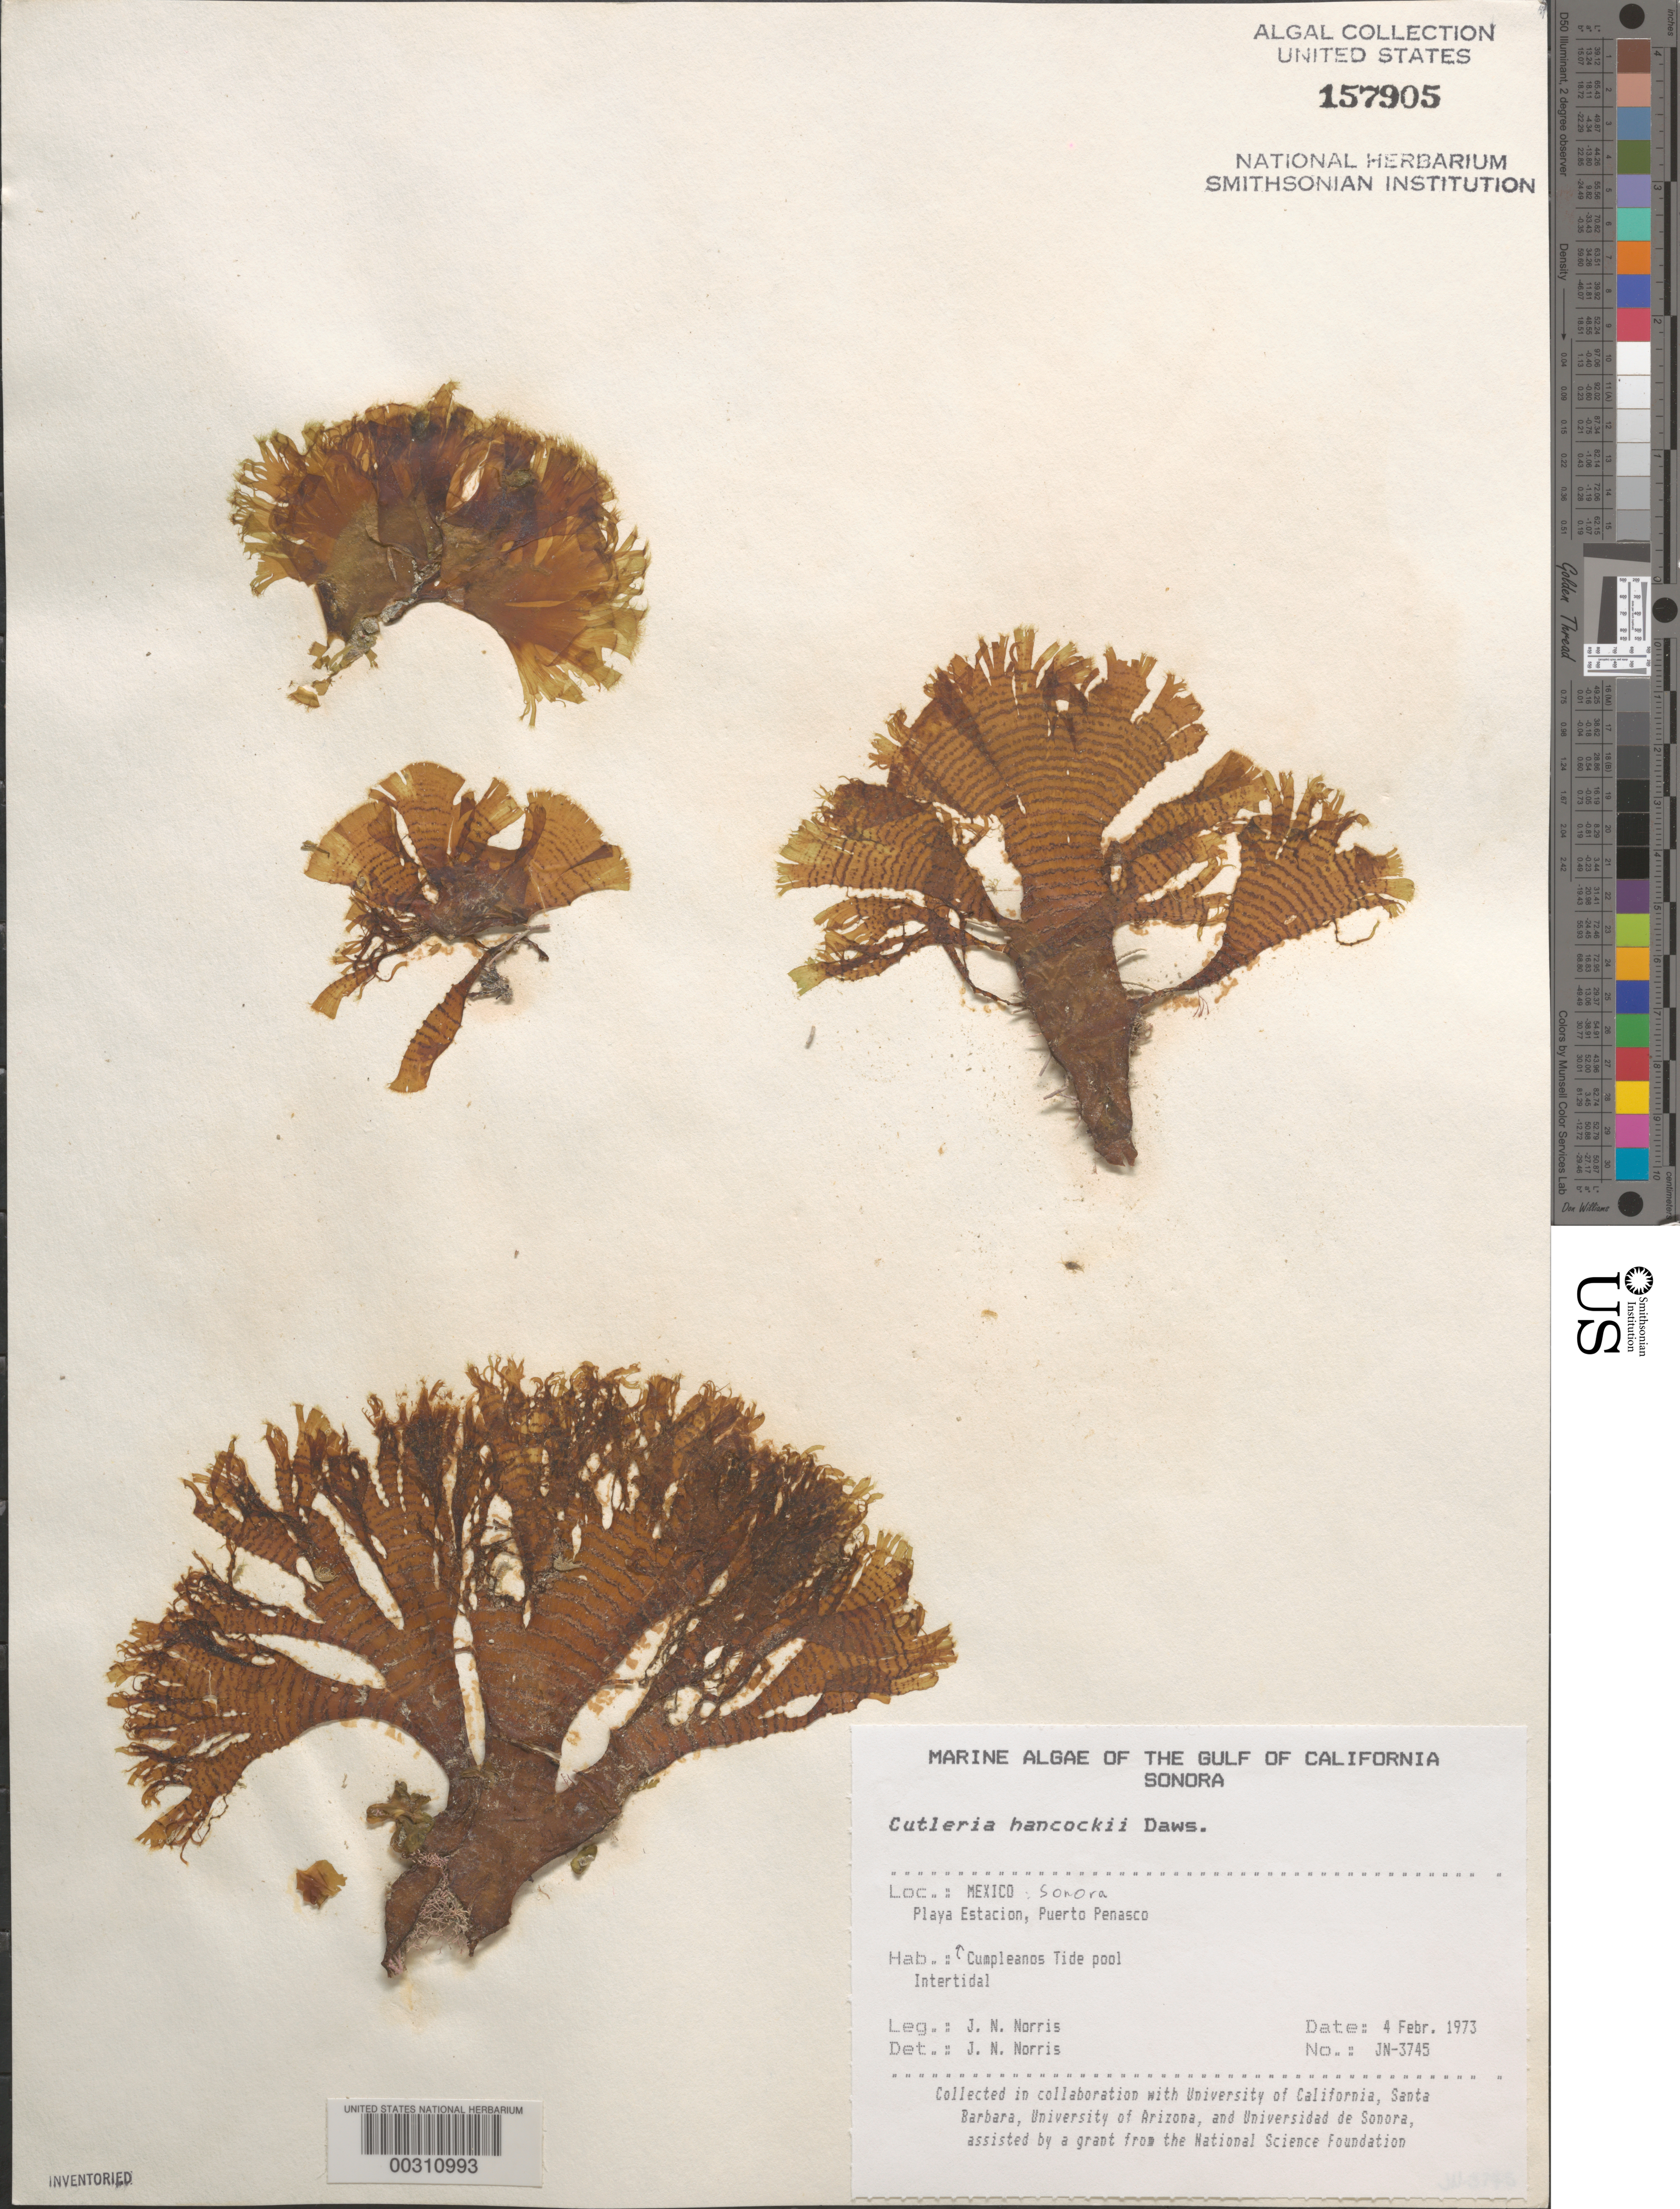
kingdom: Chromista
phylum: Ochrophyta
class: Phaeophyceae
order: Cutleriales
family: Cutleriaceae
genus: Cutleria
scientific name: Cutleria hancockii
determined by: Norris, James N.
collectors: J. N. Norris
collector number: JN-3745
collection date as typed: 04 Feb 1973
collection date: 1973-02-04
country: Mexico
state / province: Sonora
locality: Playa Estacion, Puerto Penasco, Cumpleanos tide pool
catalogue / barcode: US 157905